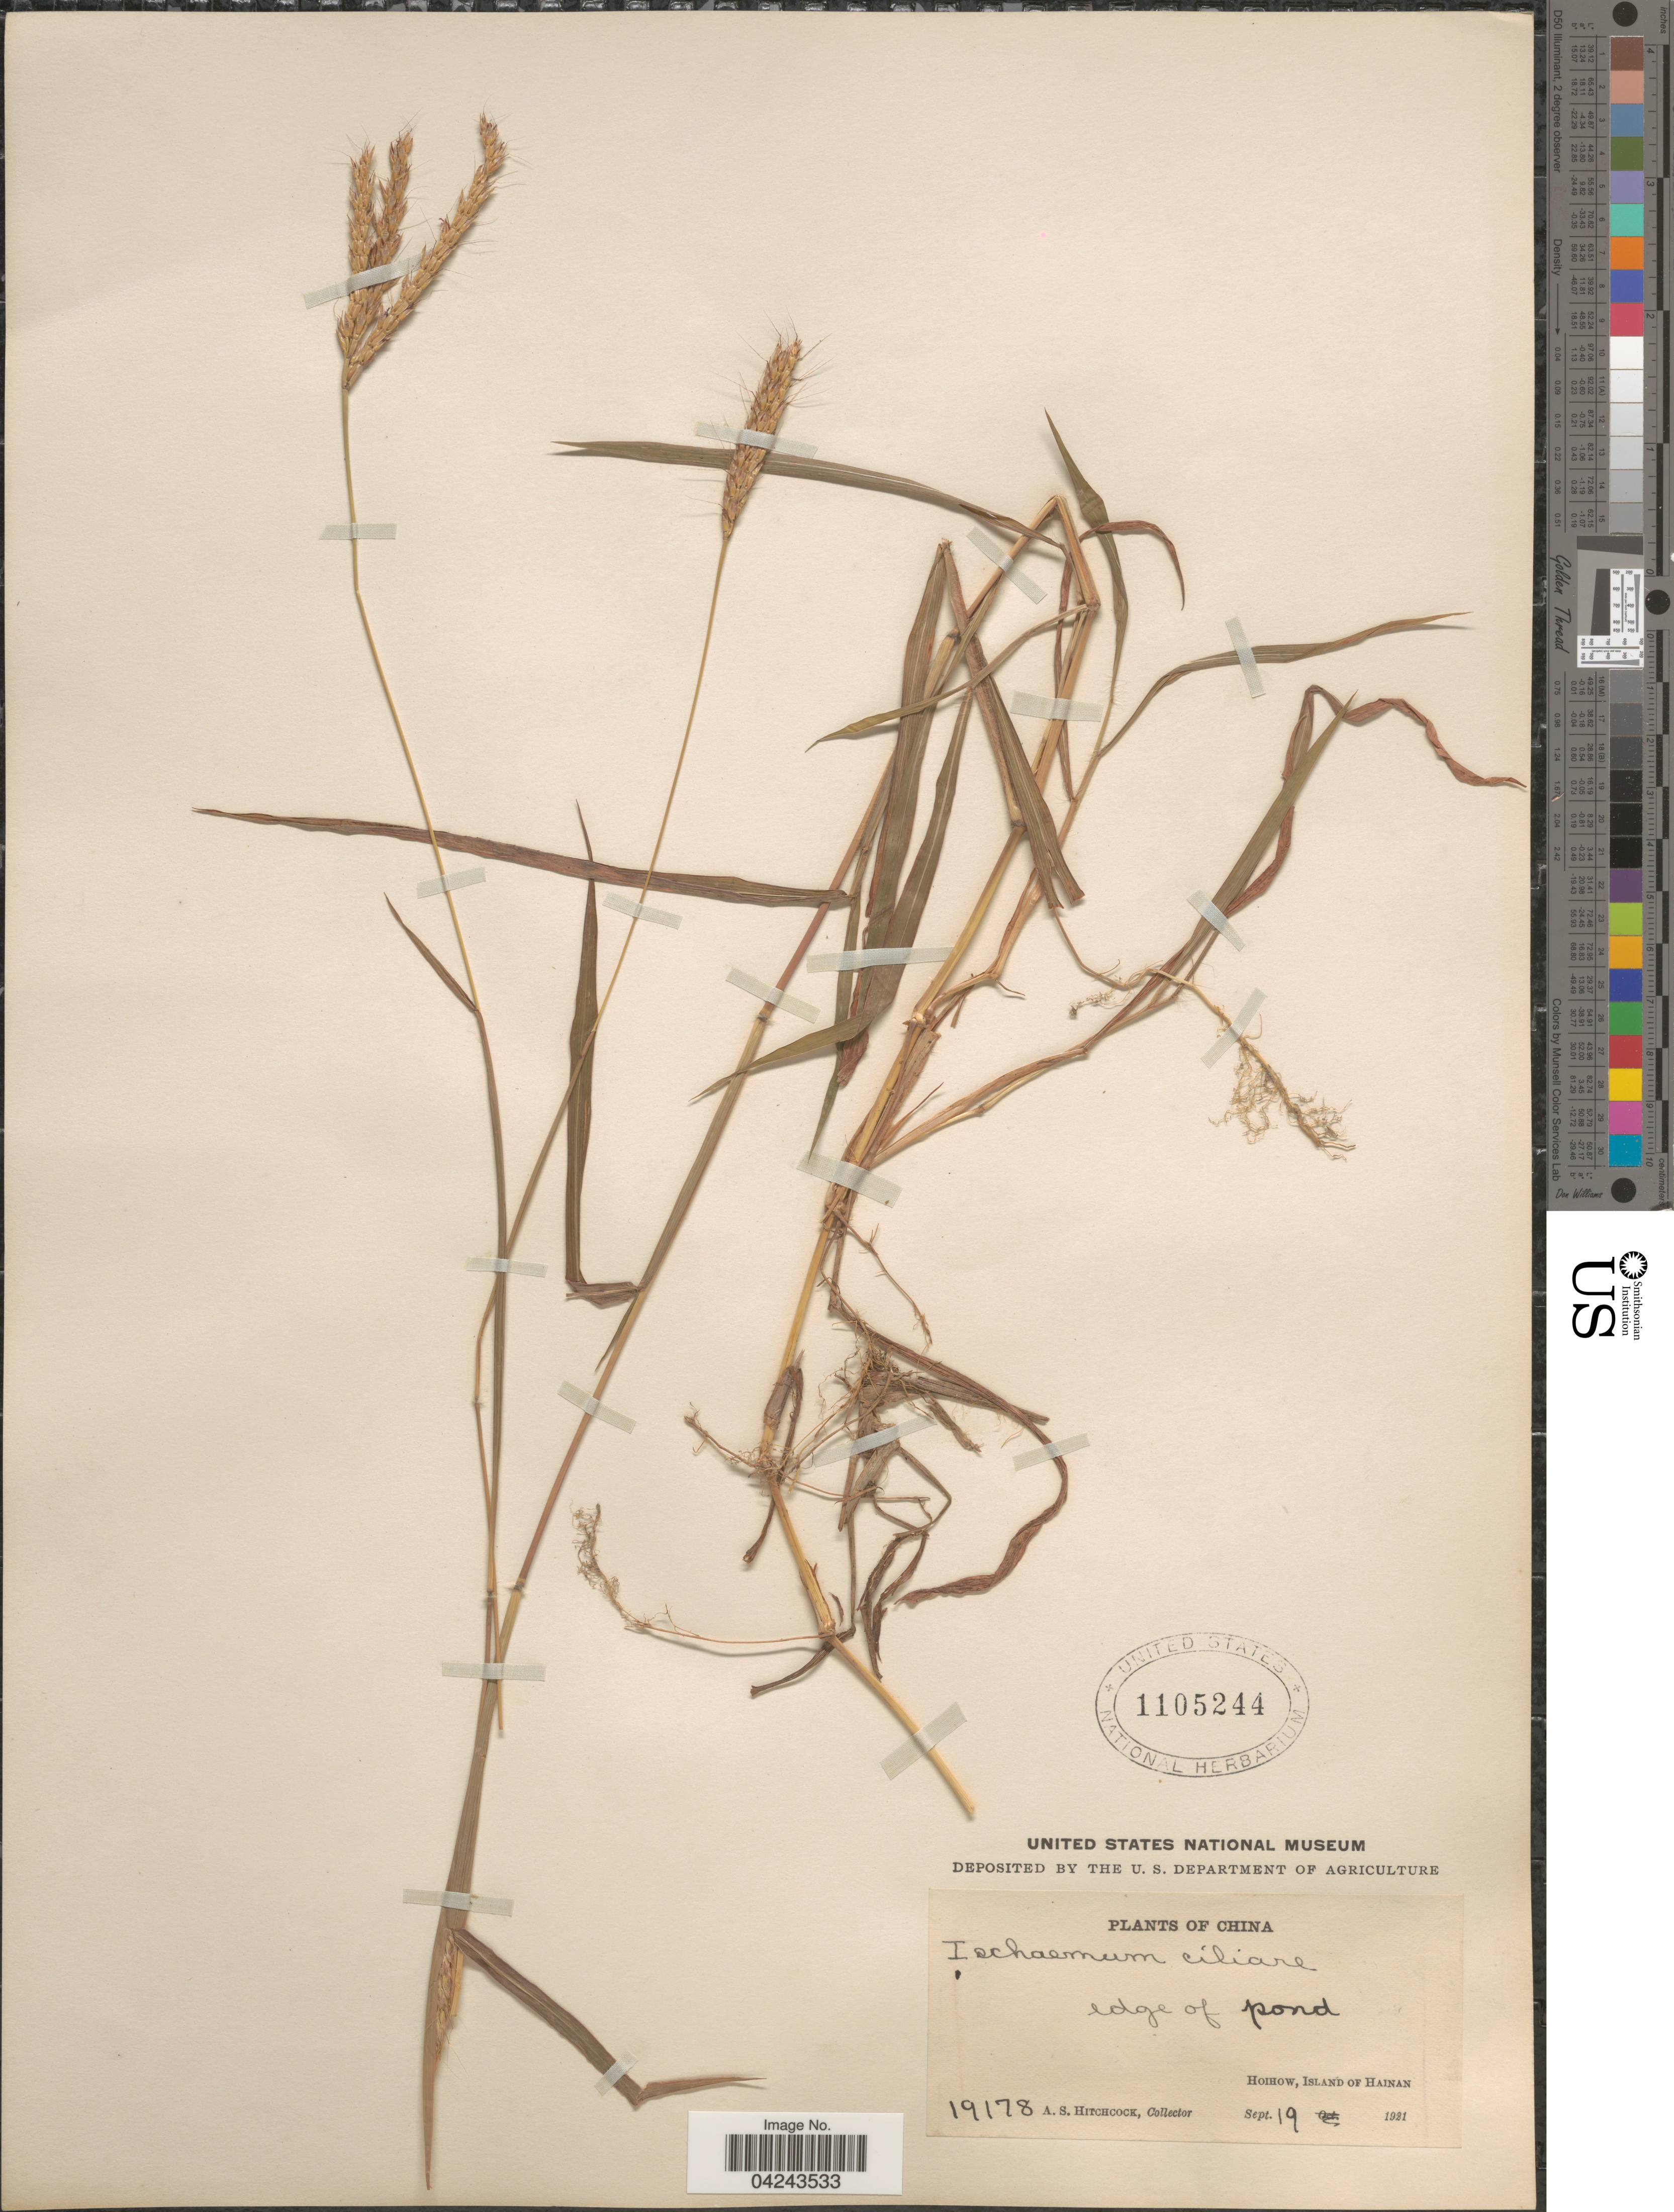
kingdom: Plantae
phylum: Tracheophyta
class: Liliopsida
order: Poales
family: Poaceae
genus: Ischaemum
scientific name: Ischaemum ciliare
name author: Retz.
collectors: A. S. Hitchcock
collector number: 19178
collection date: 1921-09-19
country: China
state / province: Hainan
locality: Edge of pond. Hoihow, Island of Hainan.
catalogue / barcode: US 1105244